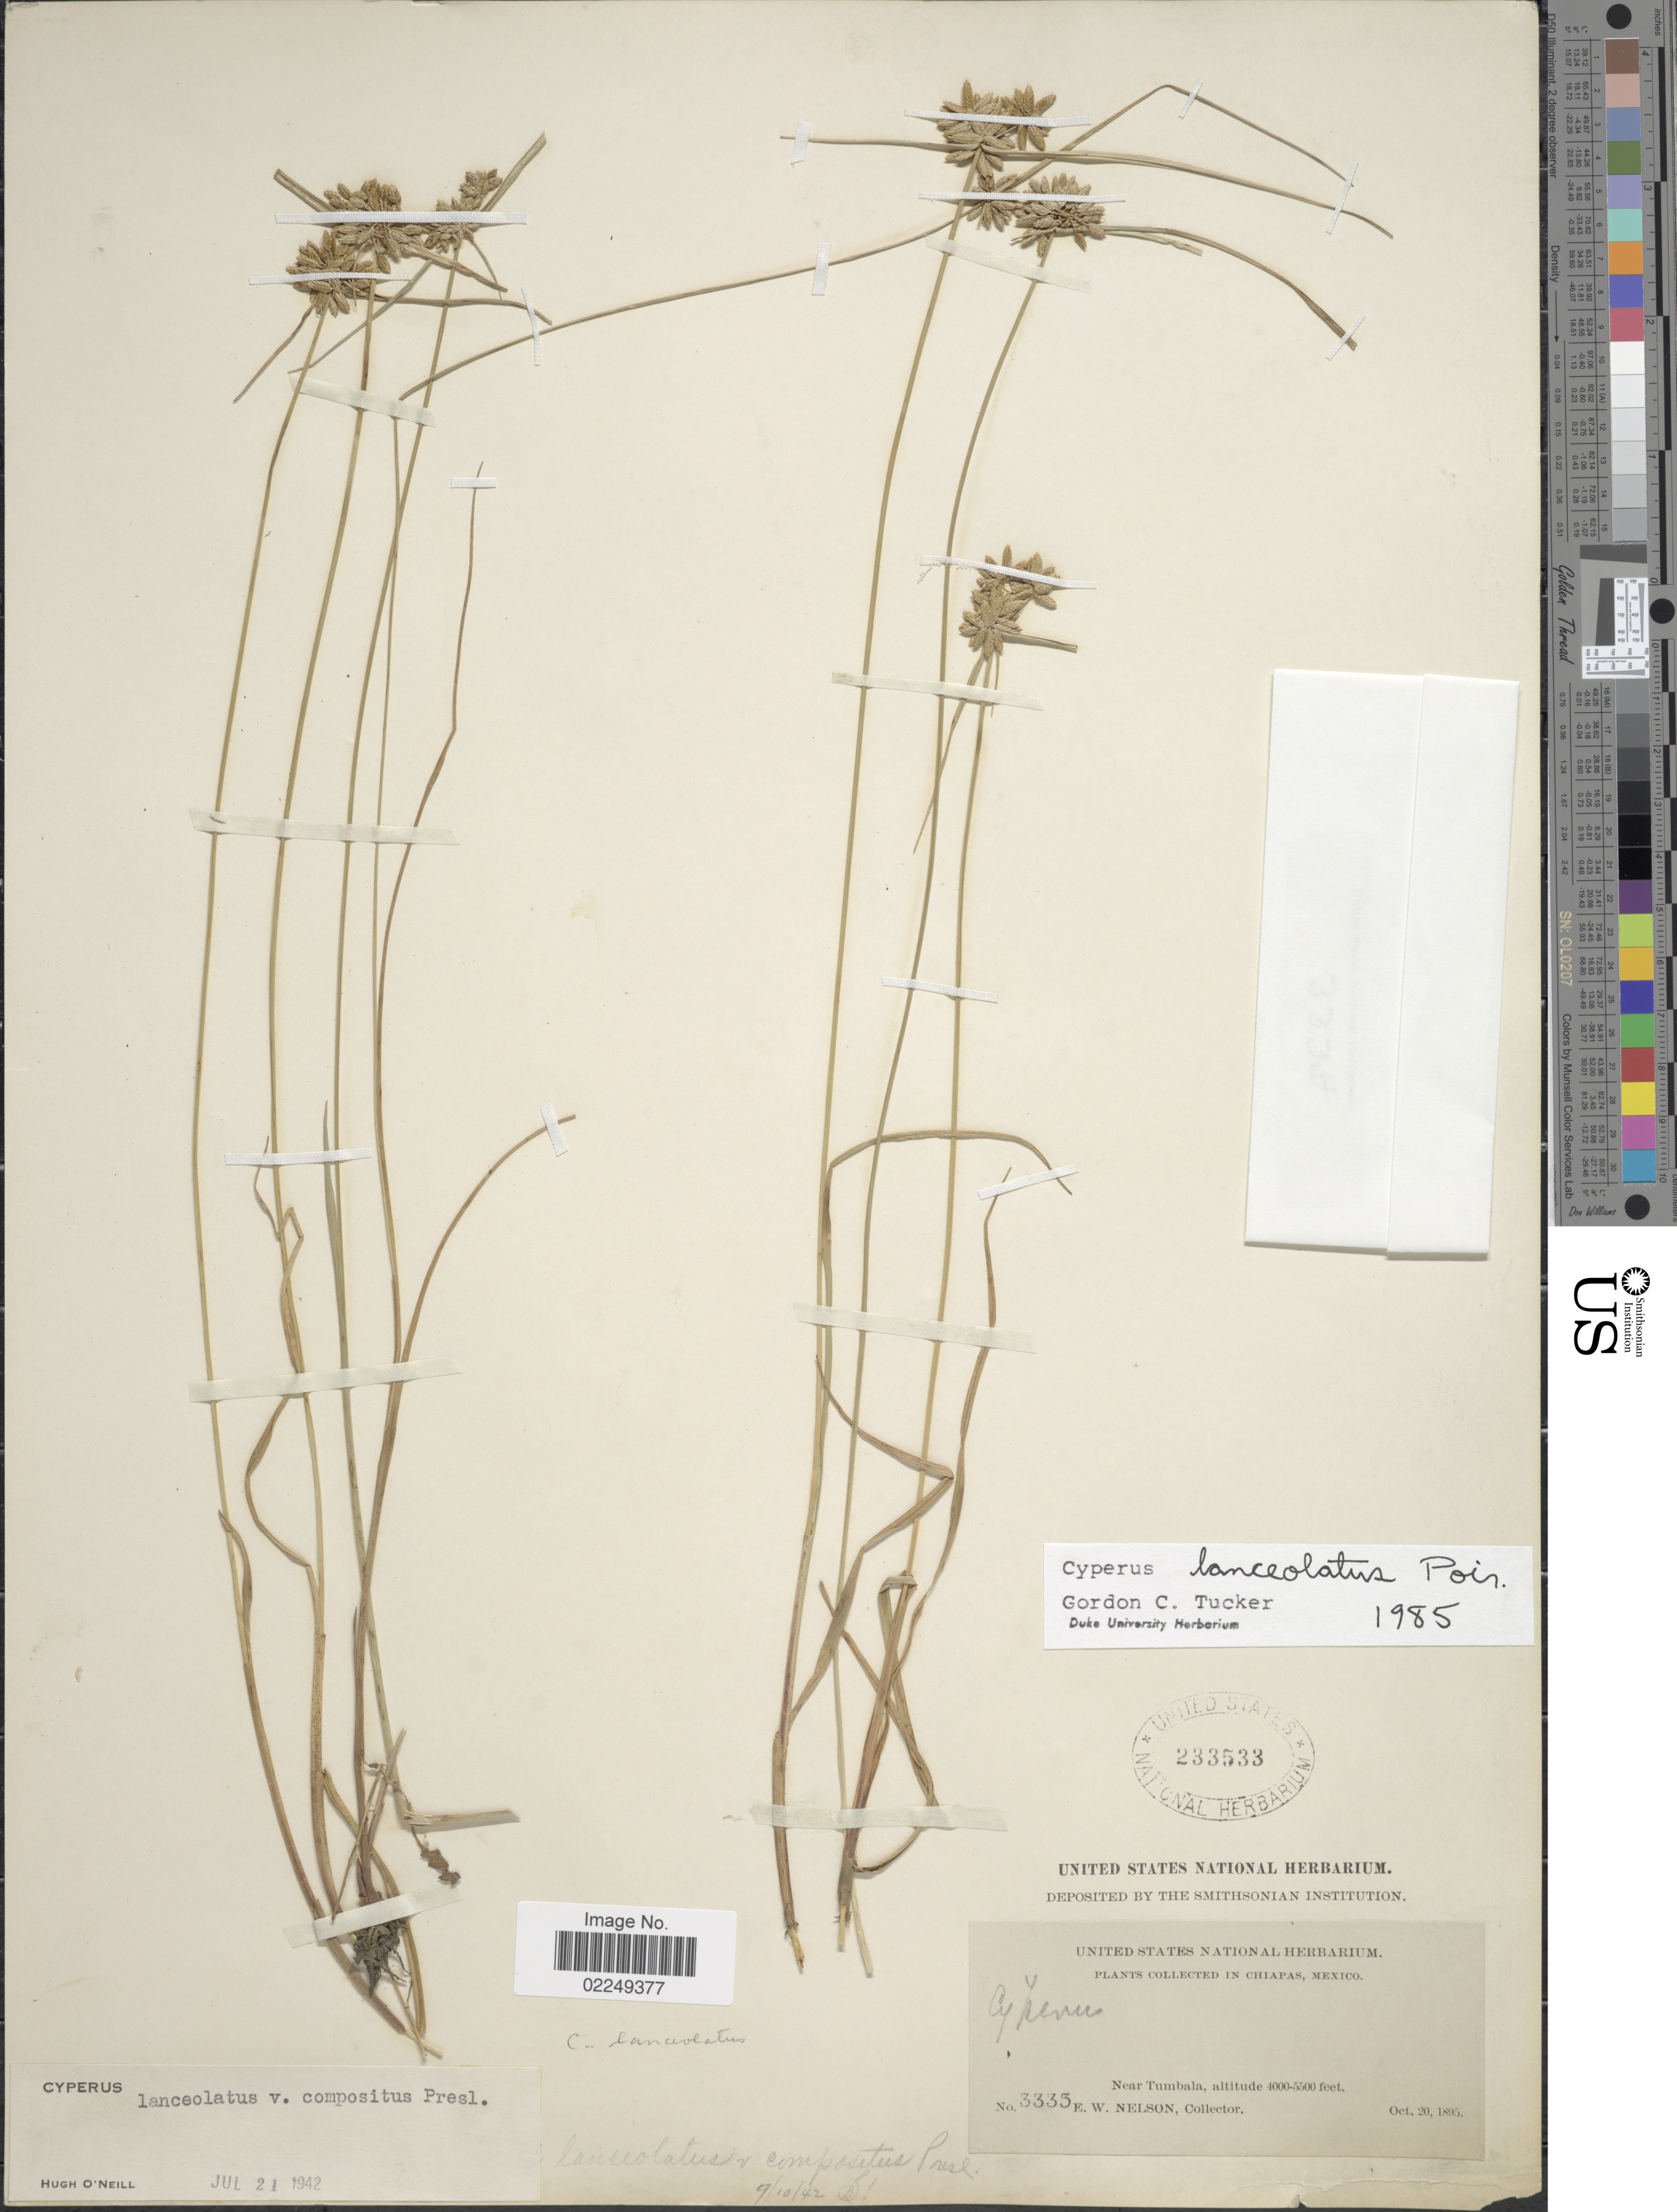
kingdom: Plantae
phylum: Tracheophyta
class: Liliopsida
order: Poales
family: Cyperaceae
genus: Cyperus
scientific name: Cyperus lanceolatus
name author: Poir.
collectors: E. W. Nelson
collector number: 3335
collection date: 1895-10-20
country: Mexico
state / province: Chiapas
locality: Chiapas, Mexico, Near Tumbala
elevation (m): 1219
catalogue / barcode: US 233533